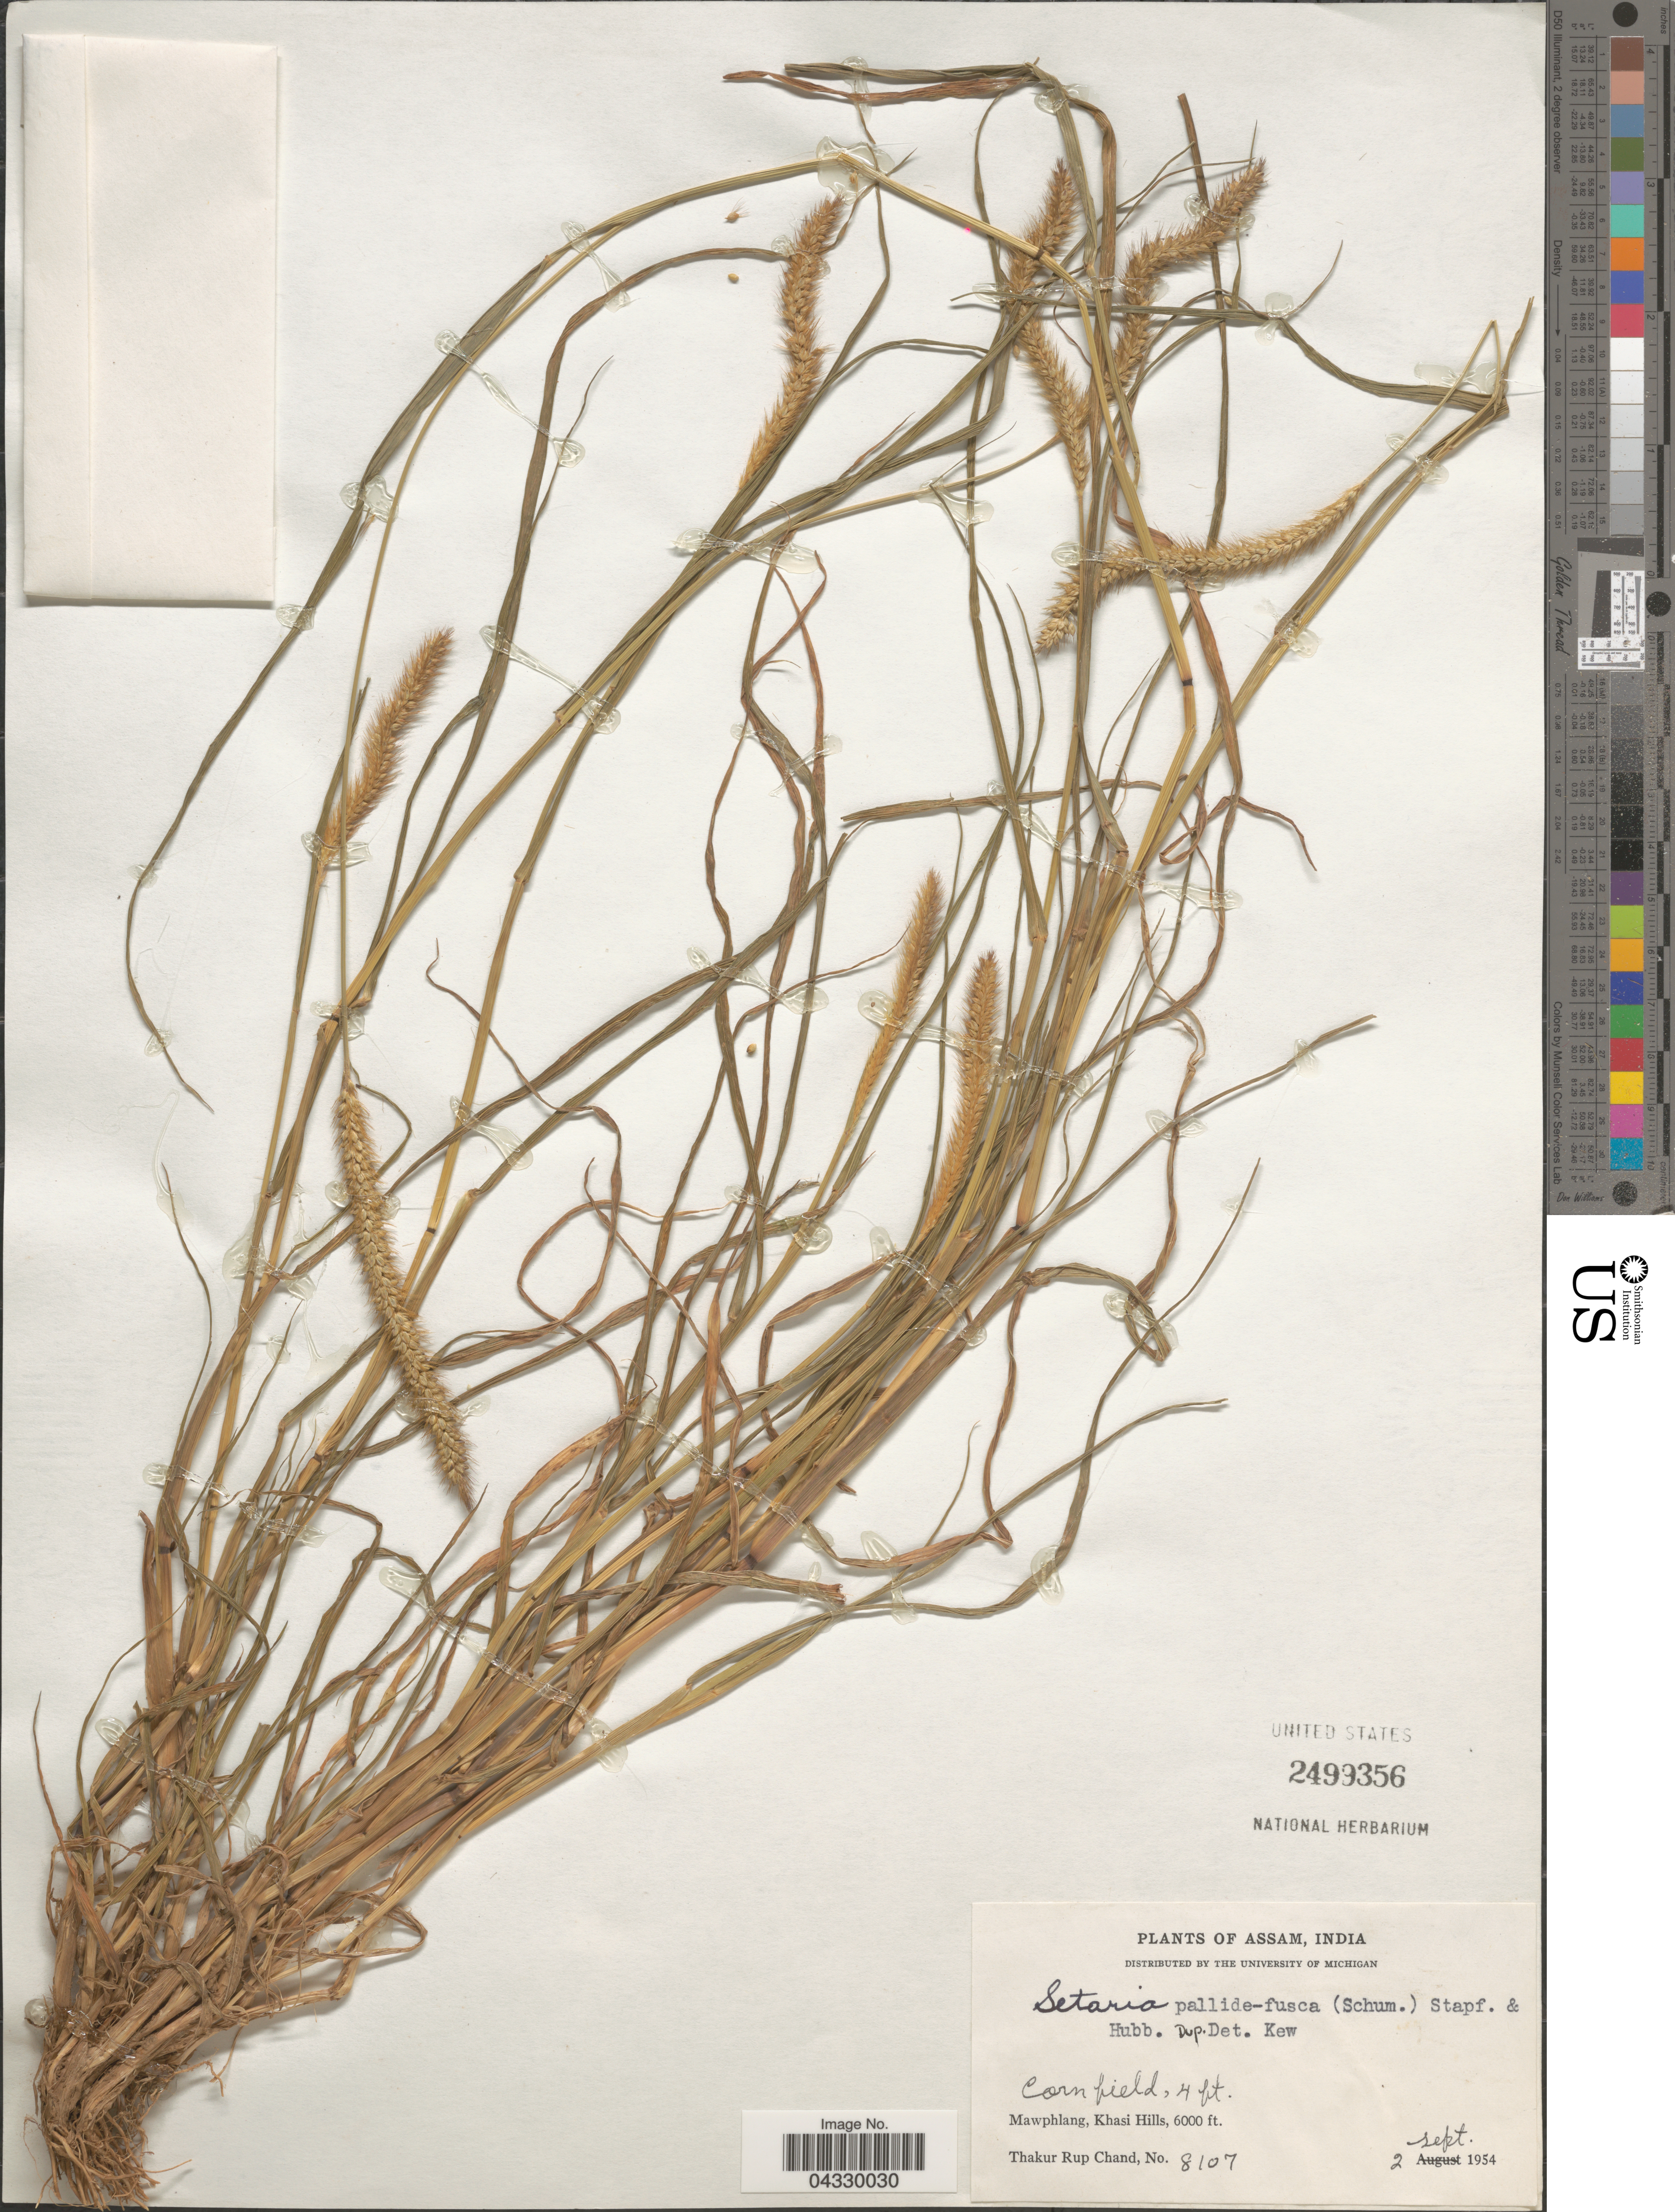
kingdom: Plantae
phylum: Tracheophyta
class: Liliopsida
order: Poales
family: Poaceae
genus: Setaria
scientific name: Setaria pallide-fusca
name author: (Schumach.) Stapf & C.E. Hubb.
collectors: T. R. Chand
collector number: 8107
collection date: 1954-09-02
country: India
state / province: Meghalaya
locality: Mawphlang, Khasi Hills.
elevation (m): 1829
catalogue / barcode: US 2499356